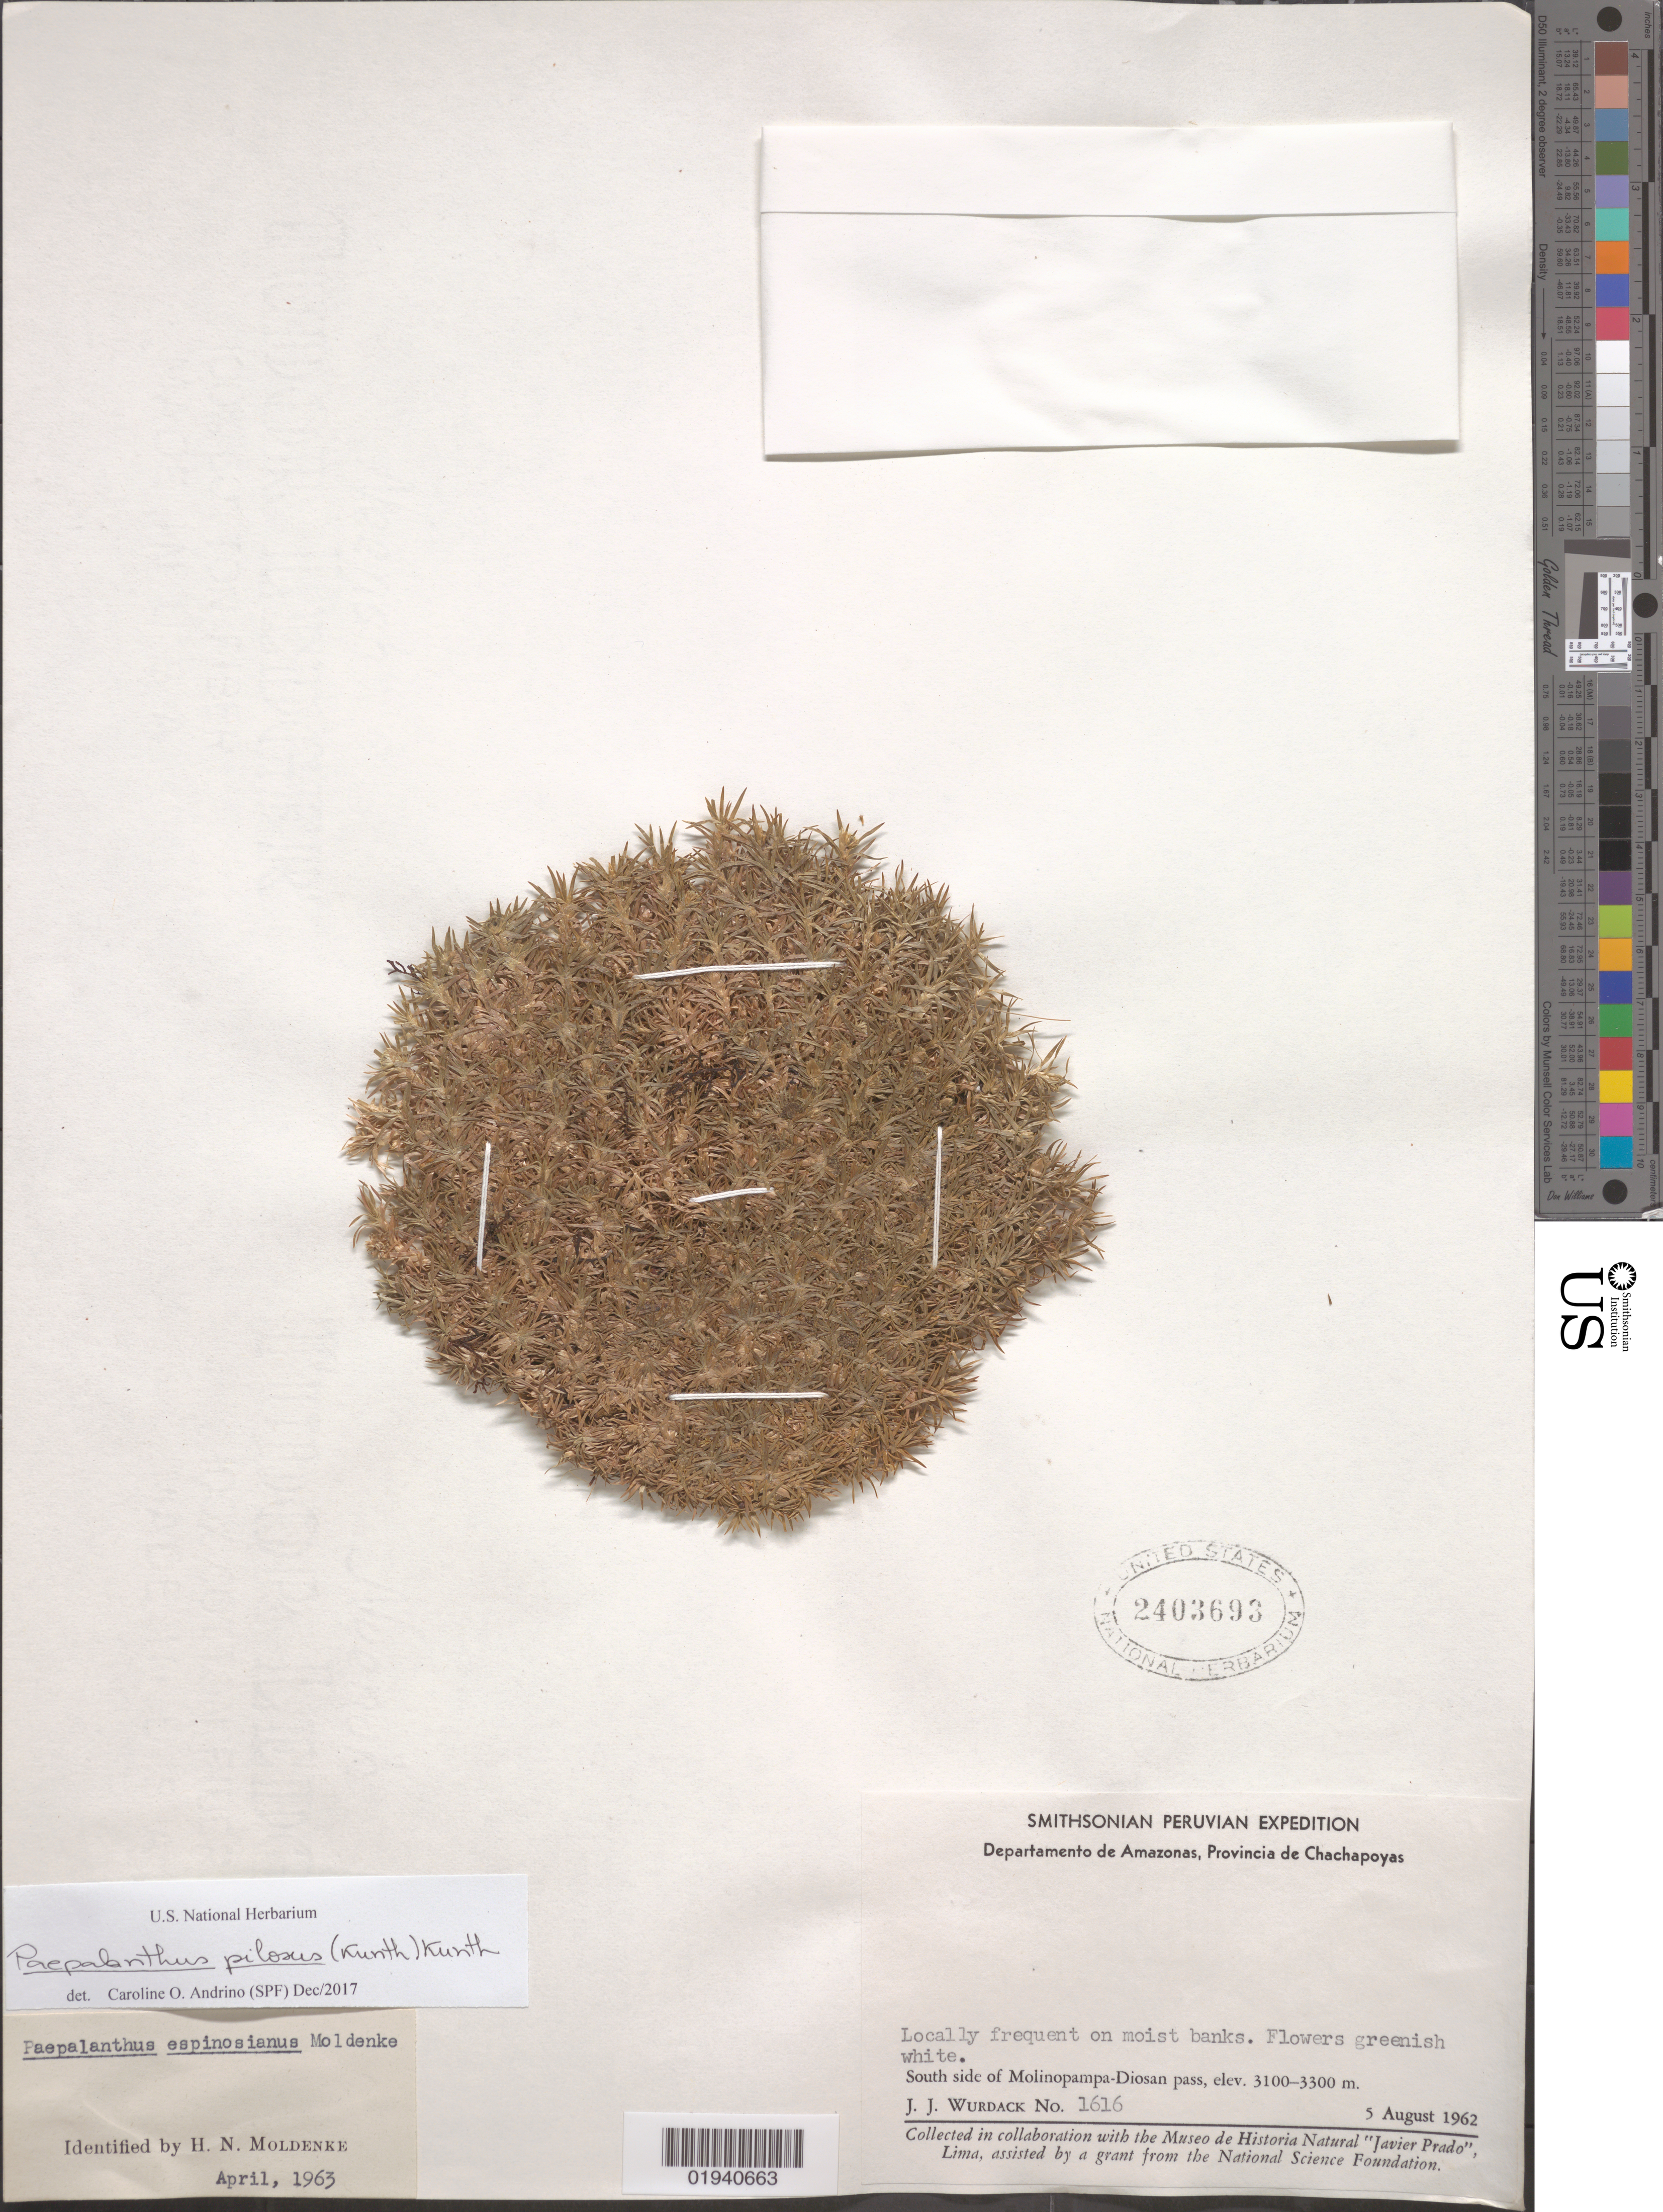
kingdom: Plantae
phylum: Tracheophyta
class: Liliopsida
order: Poales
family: Eriocaulaceae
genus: Paepalanthus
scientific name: Paepalanthus pilosus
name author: (Kunth) Kunth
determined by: Andrino, C. O.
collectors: J. J. Wurdack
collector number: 1616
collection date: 1962-08-05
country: Peru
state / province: Amazonas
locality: Provincia de Chachapoyas, South side of Molinopampa-Diosan pass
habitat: Moist banks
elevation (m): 3100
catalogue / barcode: US 2403693